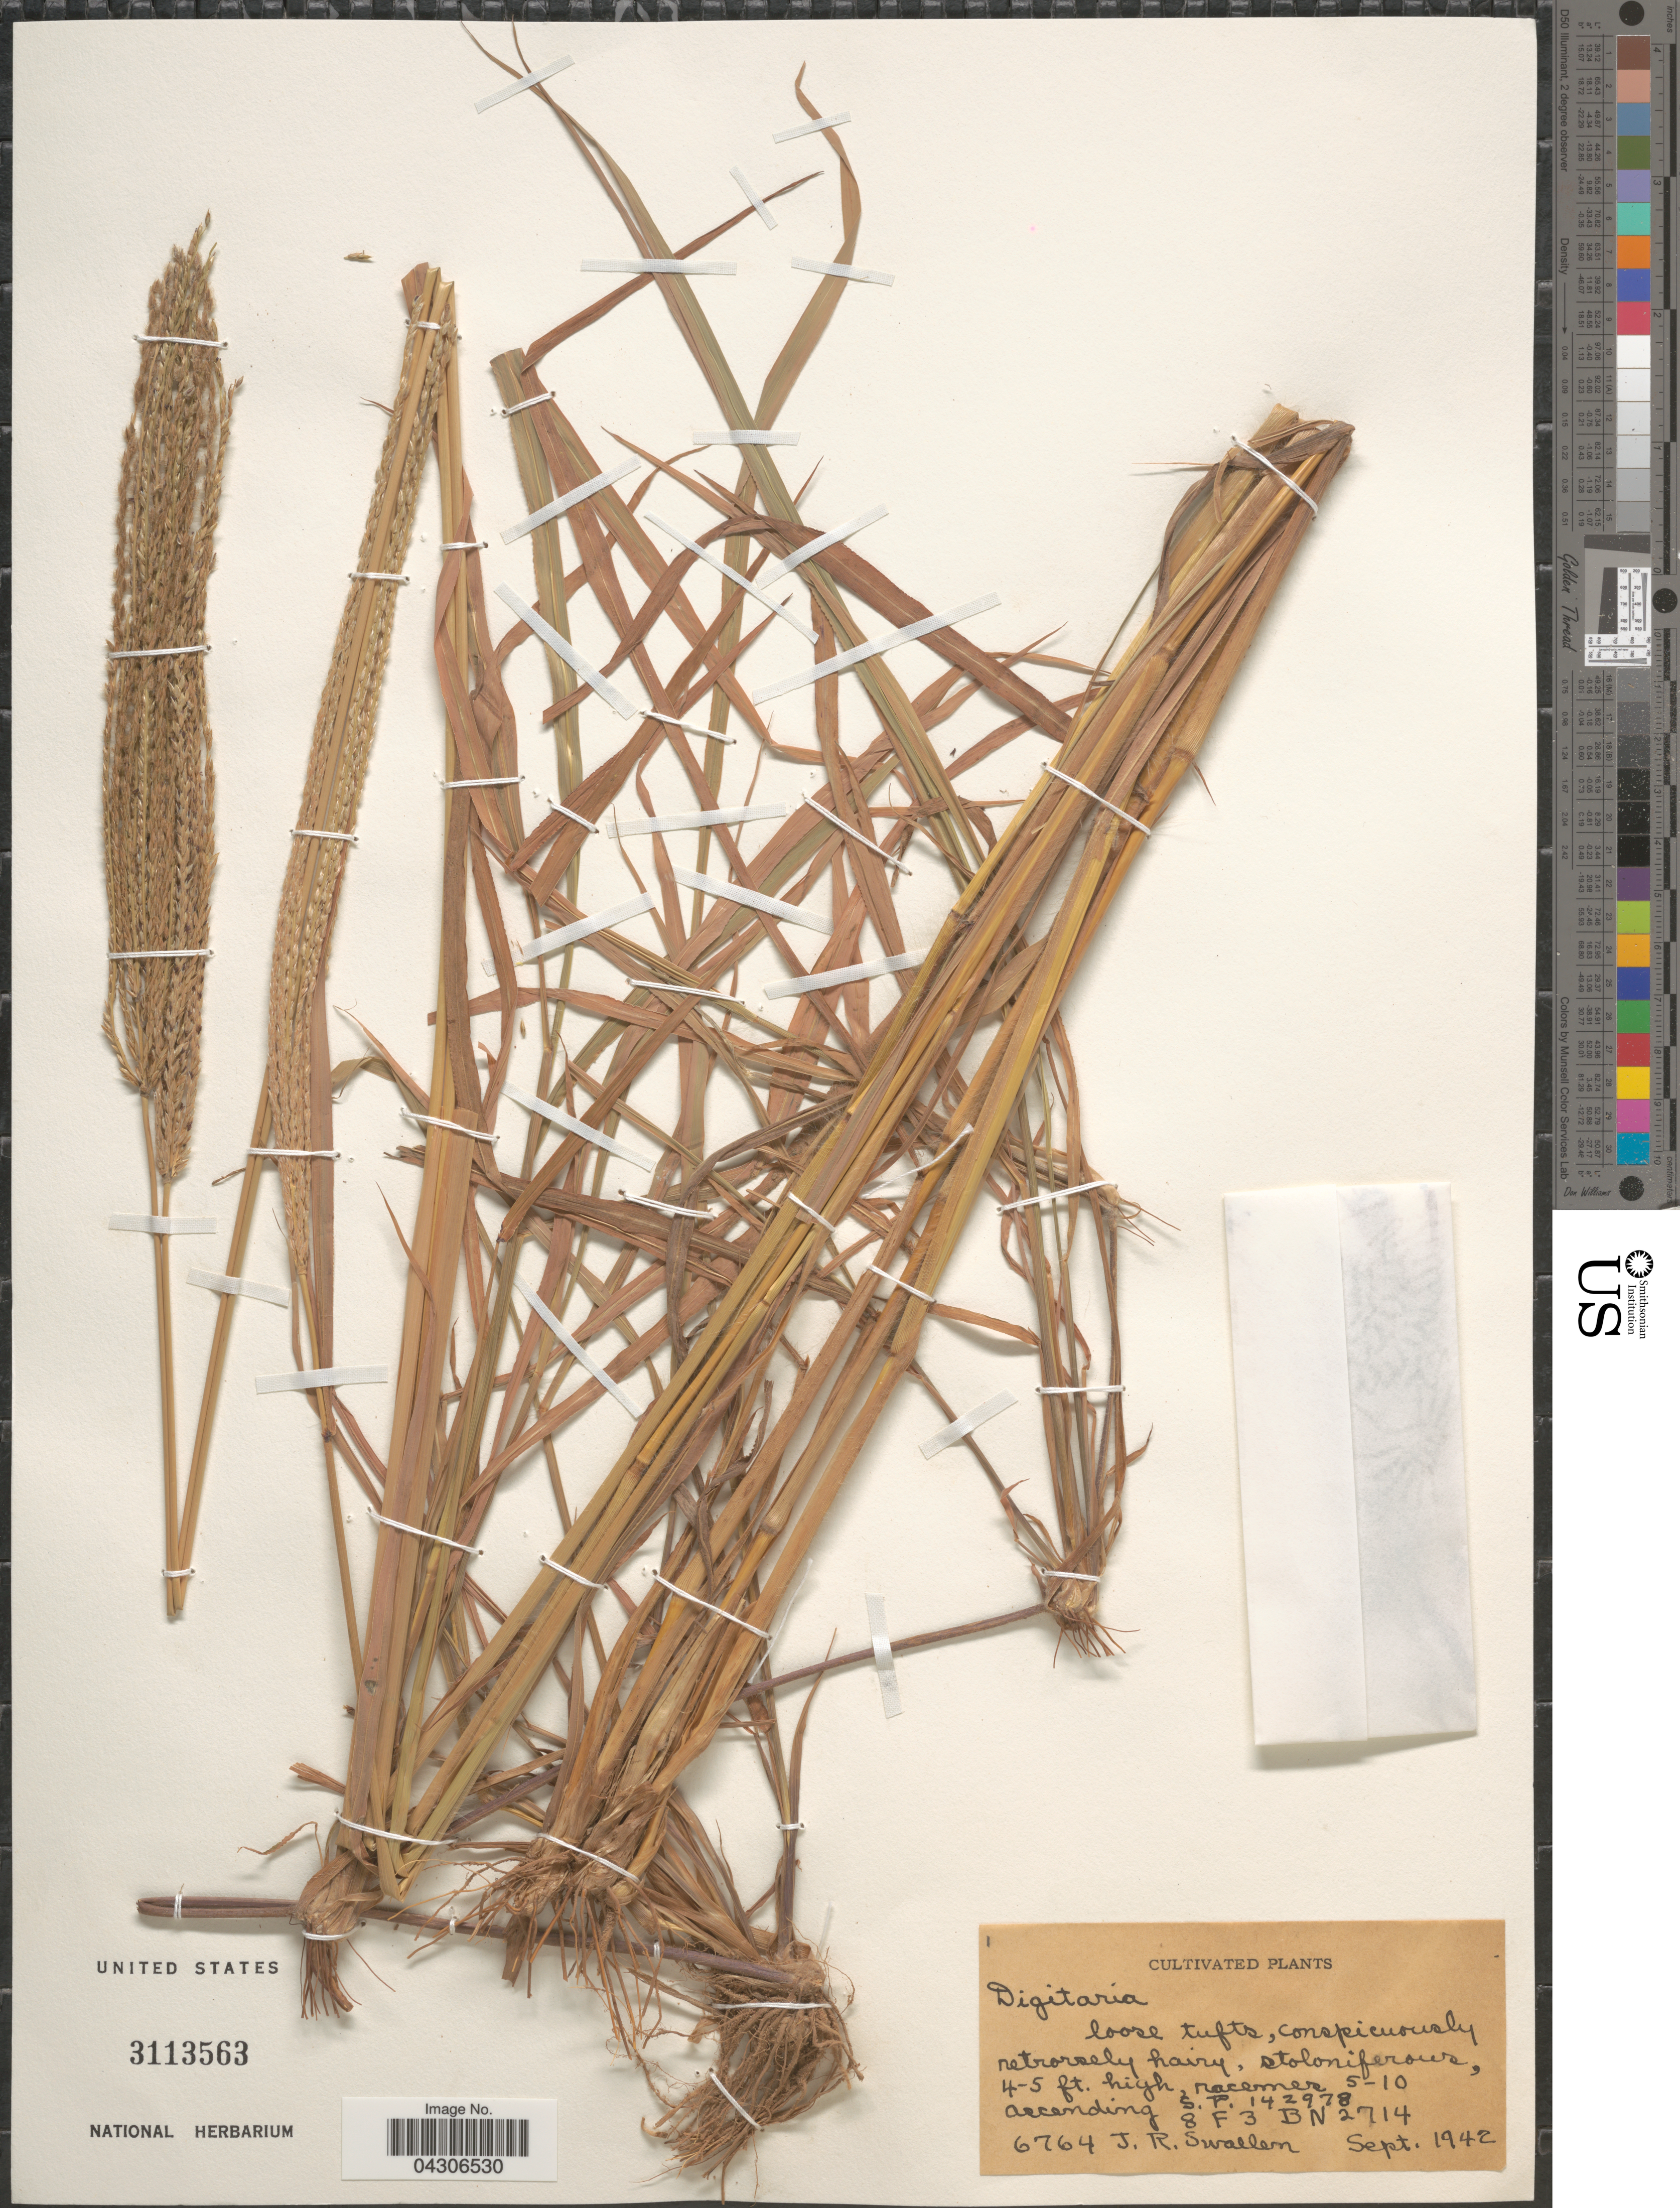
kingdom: Plantae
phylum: Tracheophyta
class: Liliopsida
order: Poales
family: Poaceae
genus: Digitaria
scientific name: Digitaria sp.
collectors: J. R. Swallen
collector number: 6764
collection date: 1942-09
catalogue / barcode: US 3113563